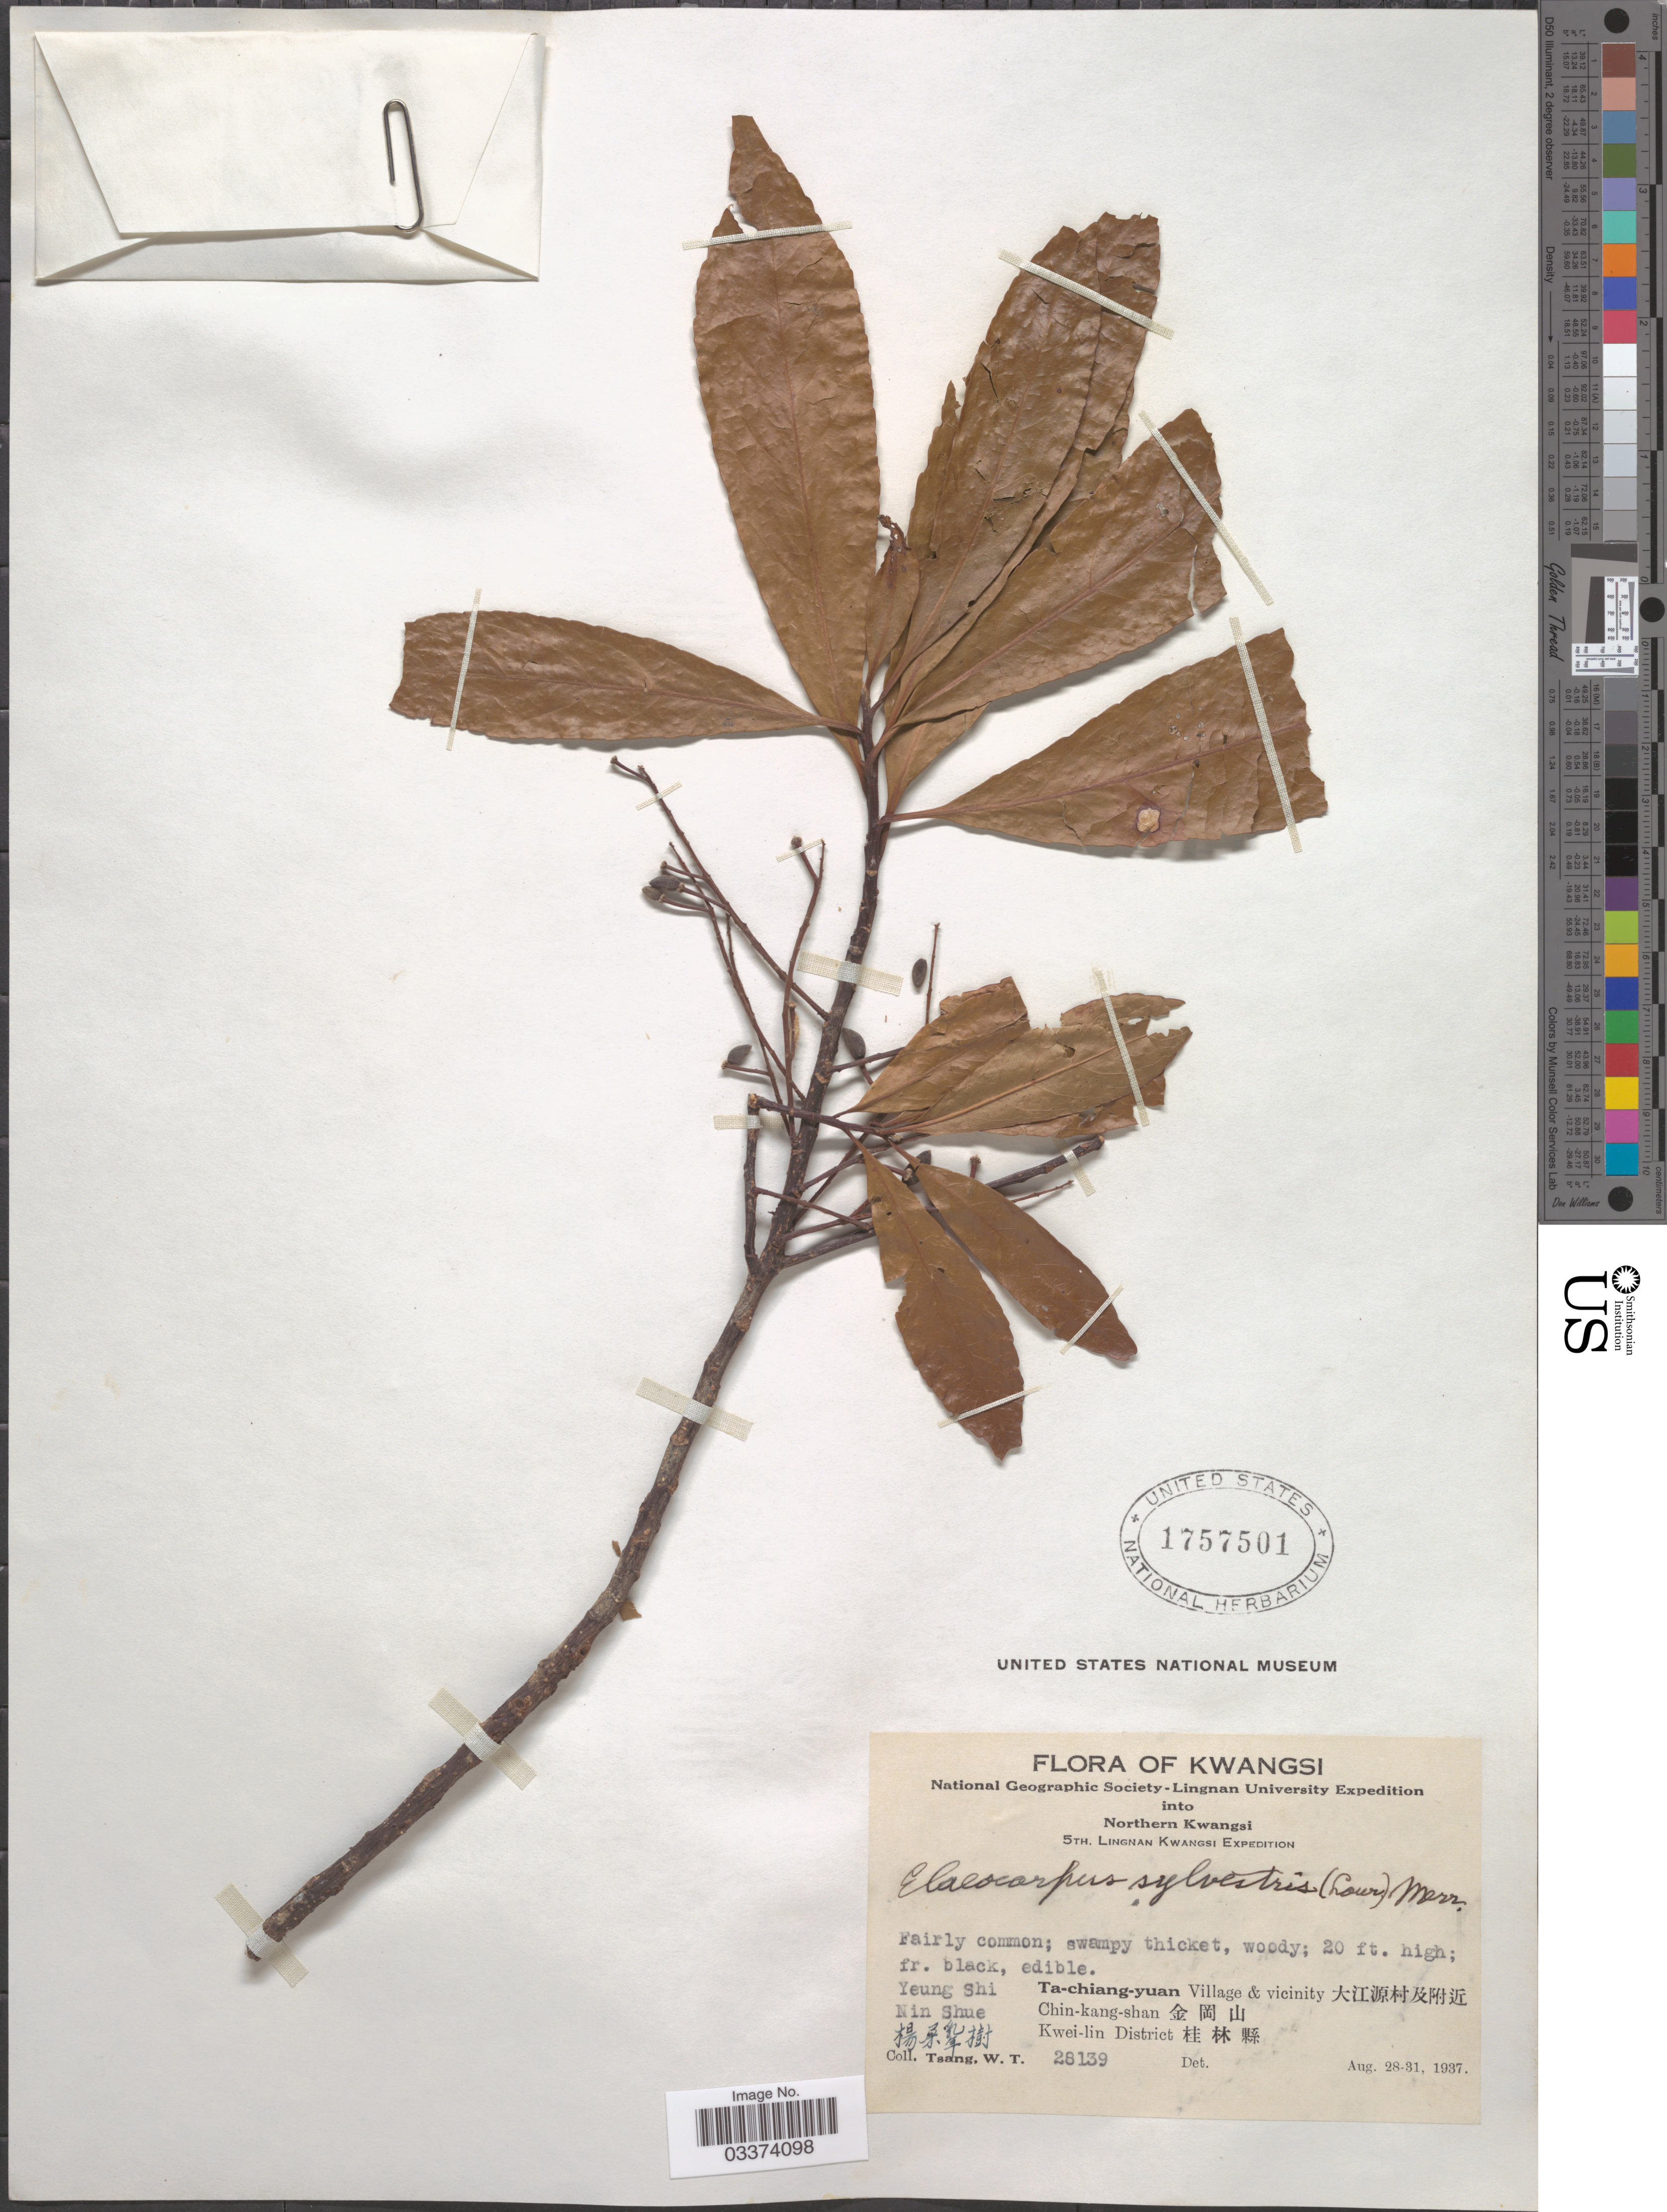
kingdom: Plantae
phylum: Tracheophyta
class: Magnoliopsida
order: Oxalidales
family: Elaeocarpaceae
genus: Elaeocarpus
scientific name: Elaeocarpus sylvestris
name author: (Lour.) Poir.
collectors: W. T. Tsang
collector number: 28139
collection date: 1937-08-28/1937-08-31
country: China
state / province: Guangxi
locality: Yeung Shi Nin Shue Ta-chiang-yuan Village & vicinity Chin-kang-shan Kwei-lin District .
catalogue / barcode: US 1757501